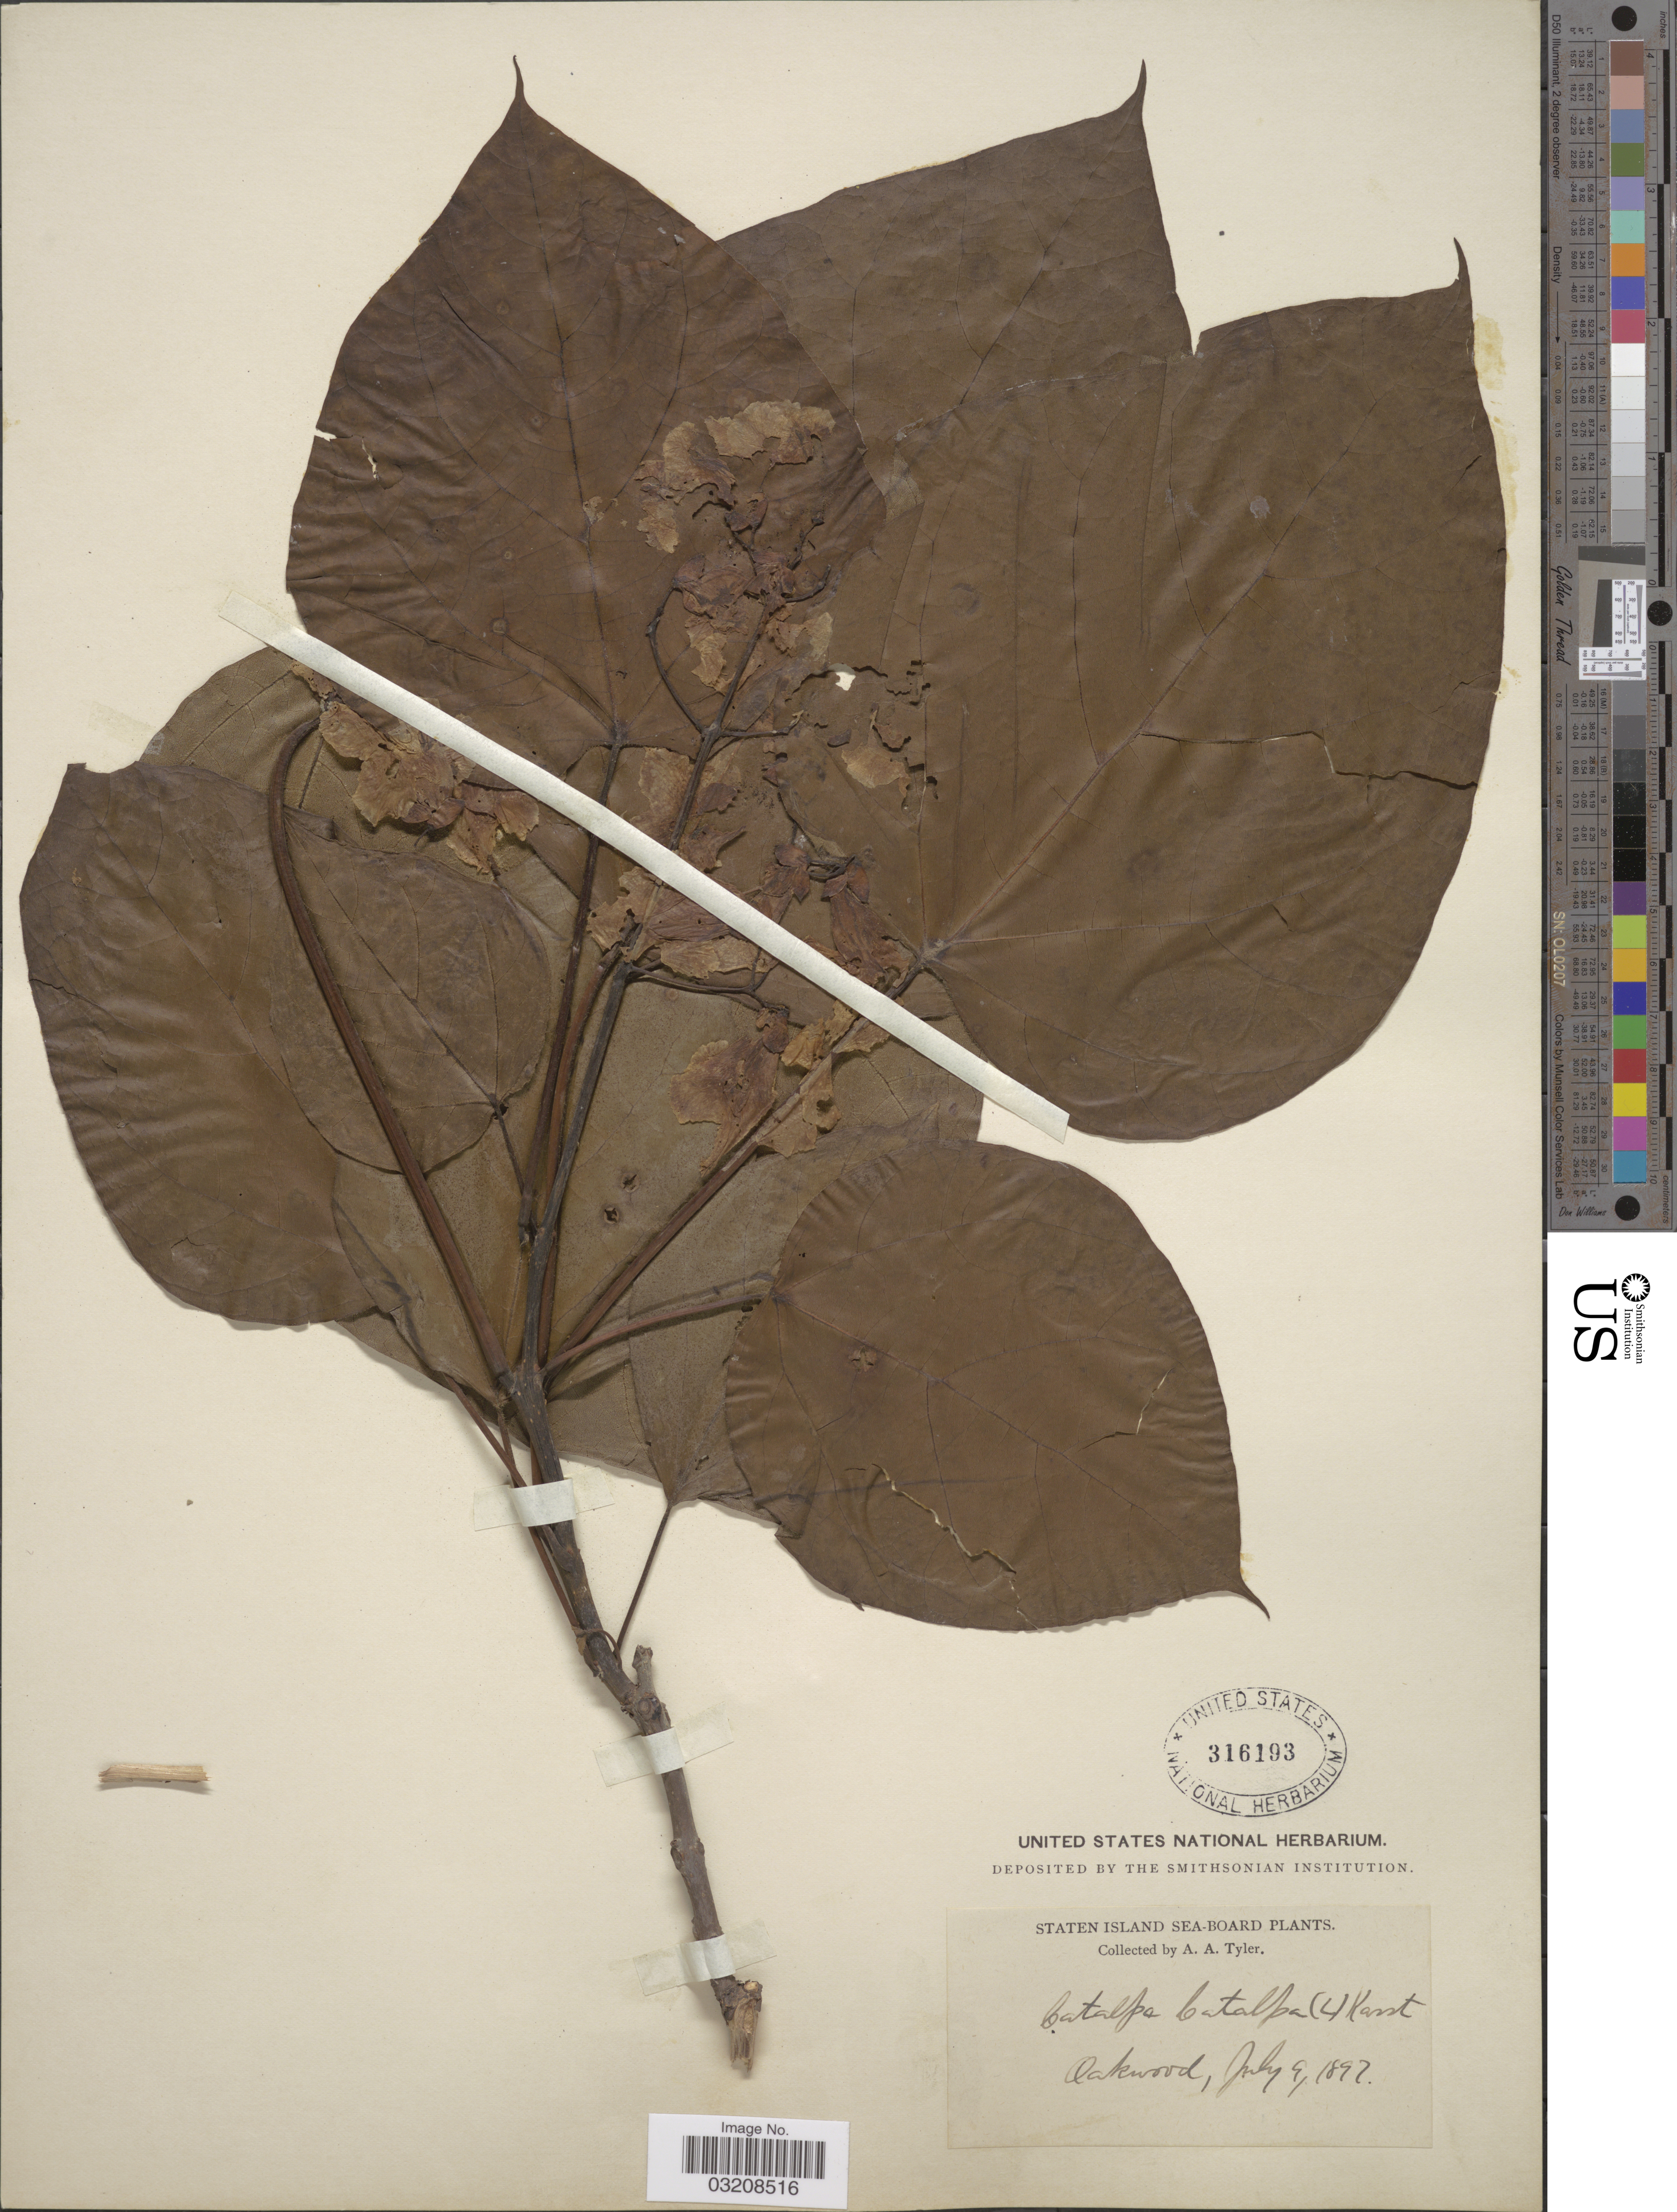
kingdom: Plantae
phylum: Tracheophyta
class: Magnoliopsida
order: Lamiales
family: Bignoniaceae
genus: Catalpa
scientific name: Catalpa bignonioides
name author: Walter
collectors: A. Tyler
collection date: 1897-07-09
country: United States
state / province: New York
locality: Staten Island Sea-Board. Oakwood.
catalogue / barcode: US 316193